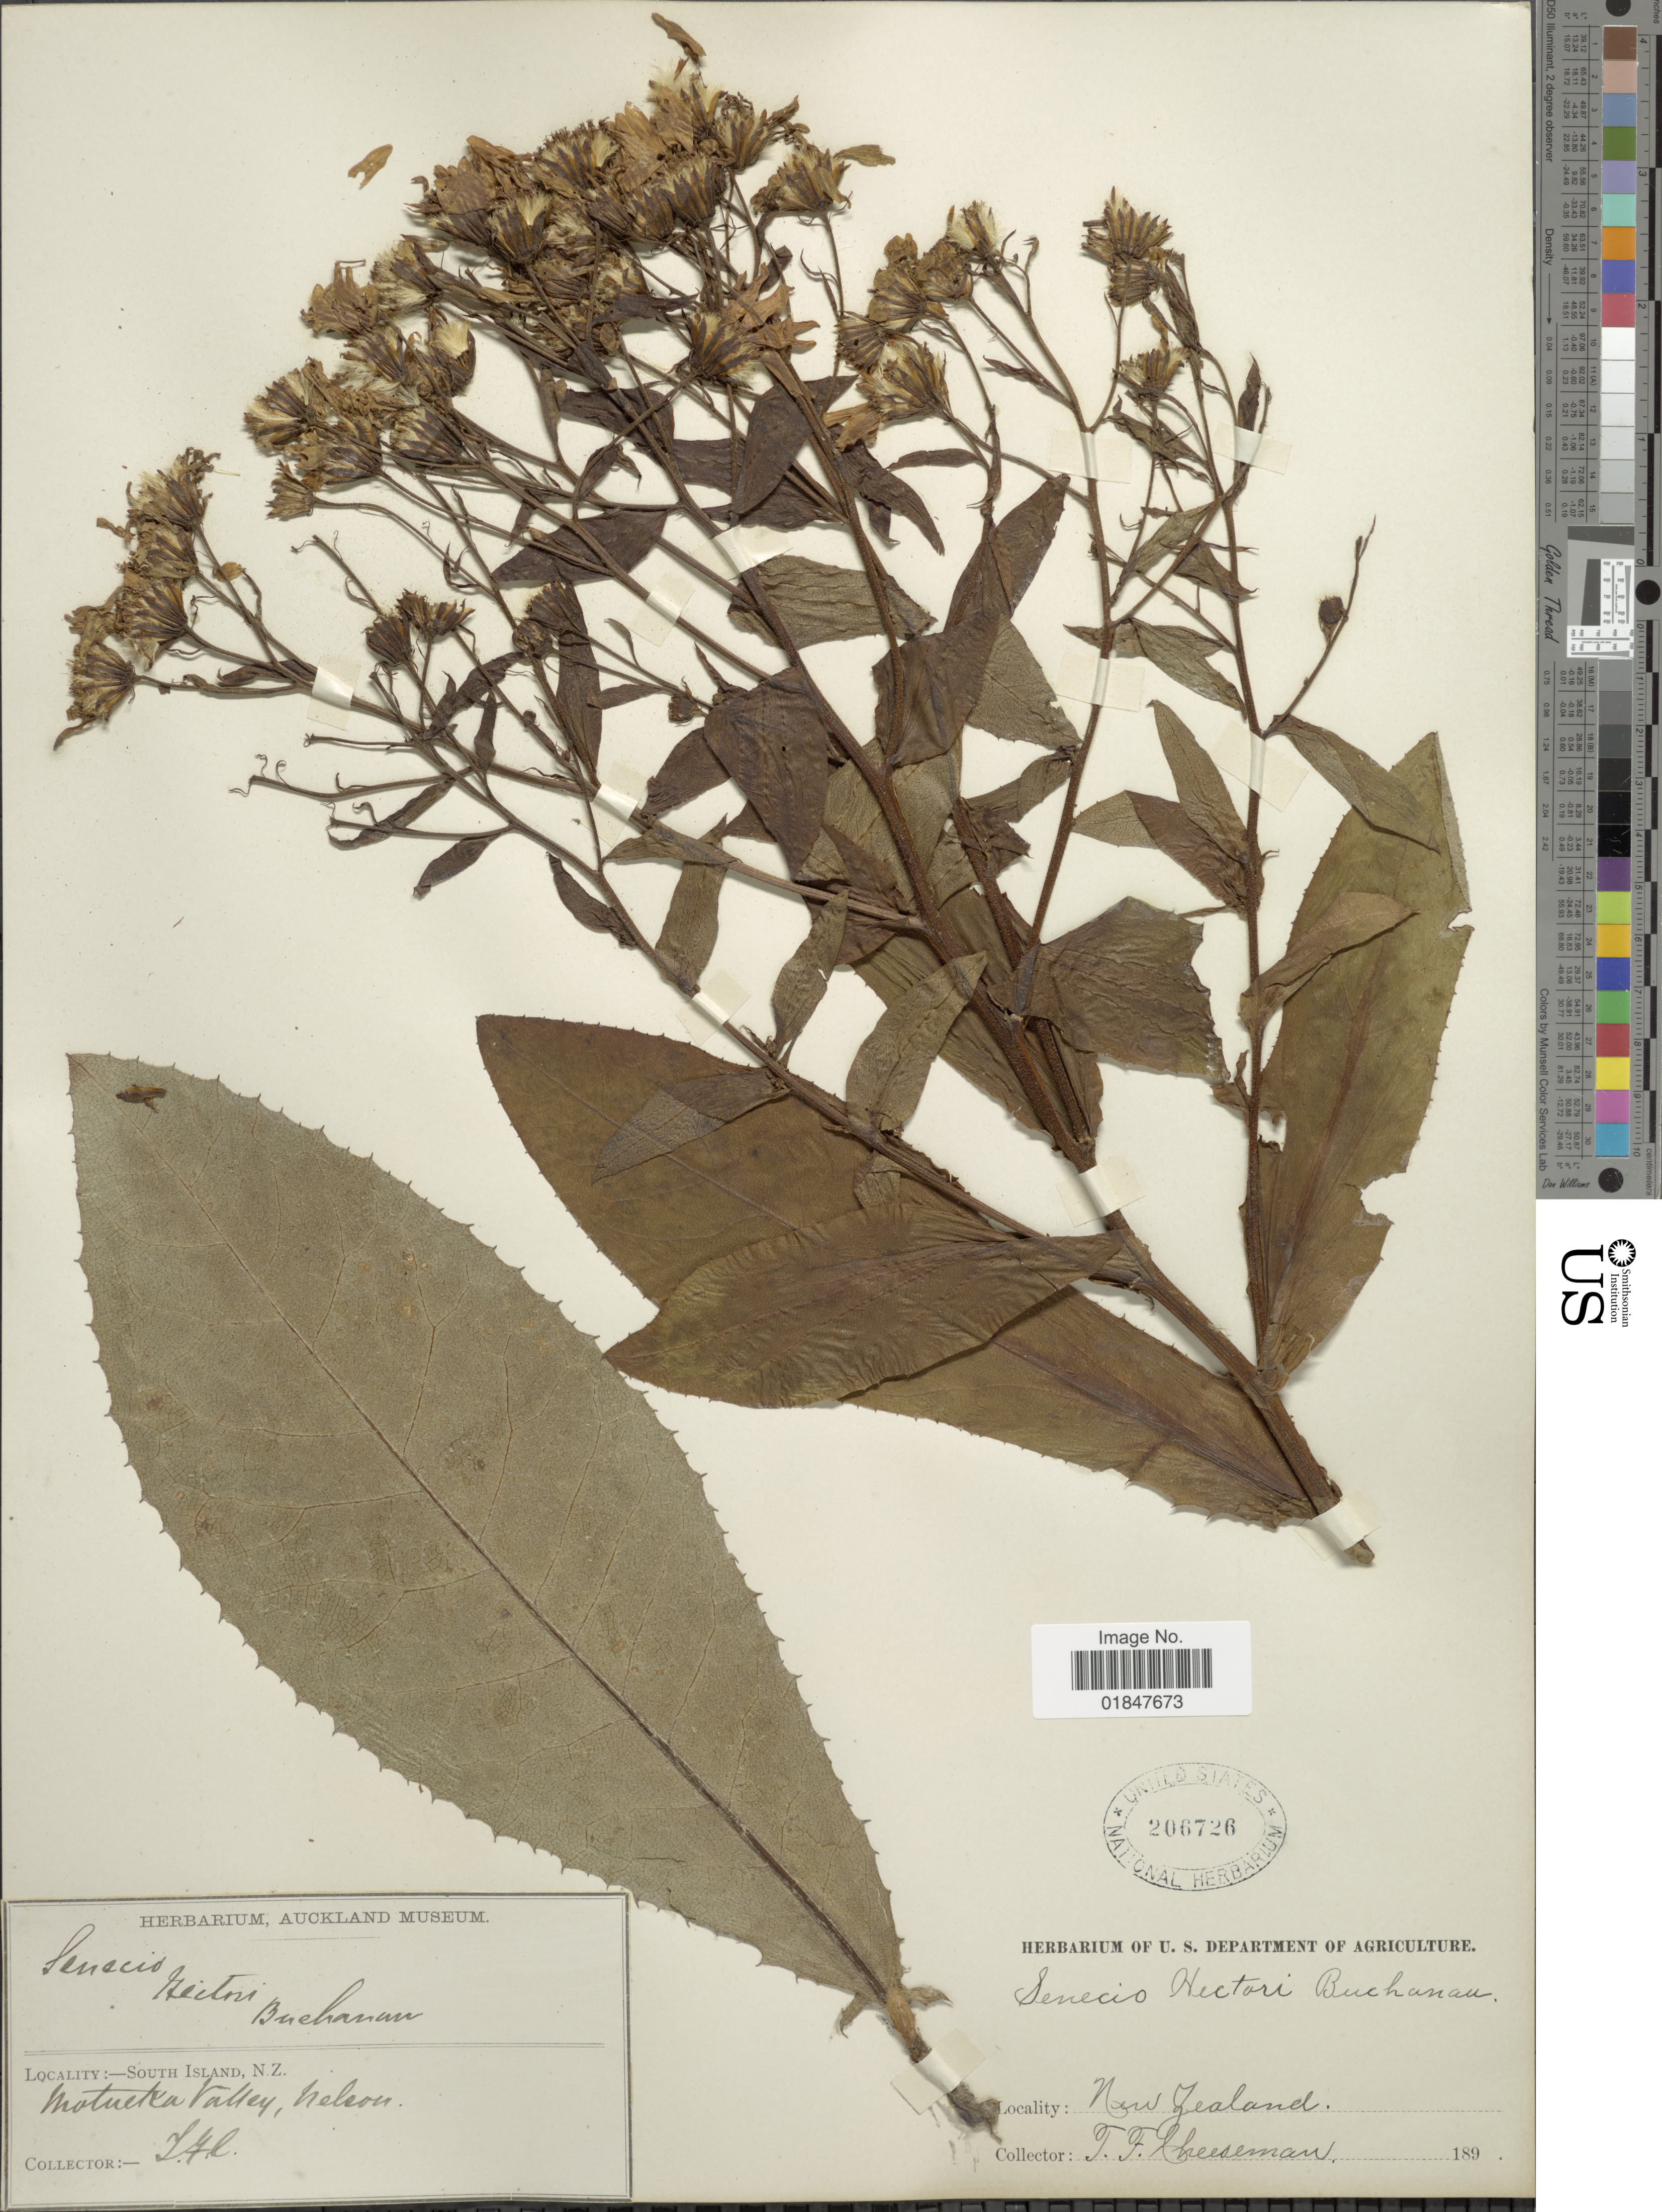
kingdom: Plantae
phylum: Tracheophyta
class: Magnoliopsida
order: Asterales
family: Asteraceae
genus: Brachyglottis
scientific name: Brachyglottis hectori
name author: (Buchanan) B. Nord.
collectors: T. F. Cheeseman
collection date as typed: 189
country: New Zealand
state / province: Nelson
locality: South Island, Motueka Valley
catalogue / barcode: US 206726